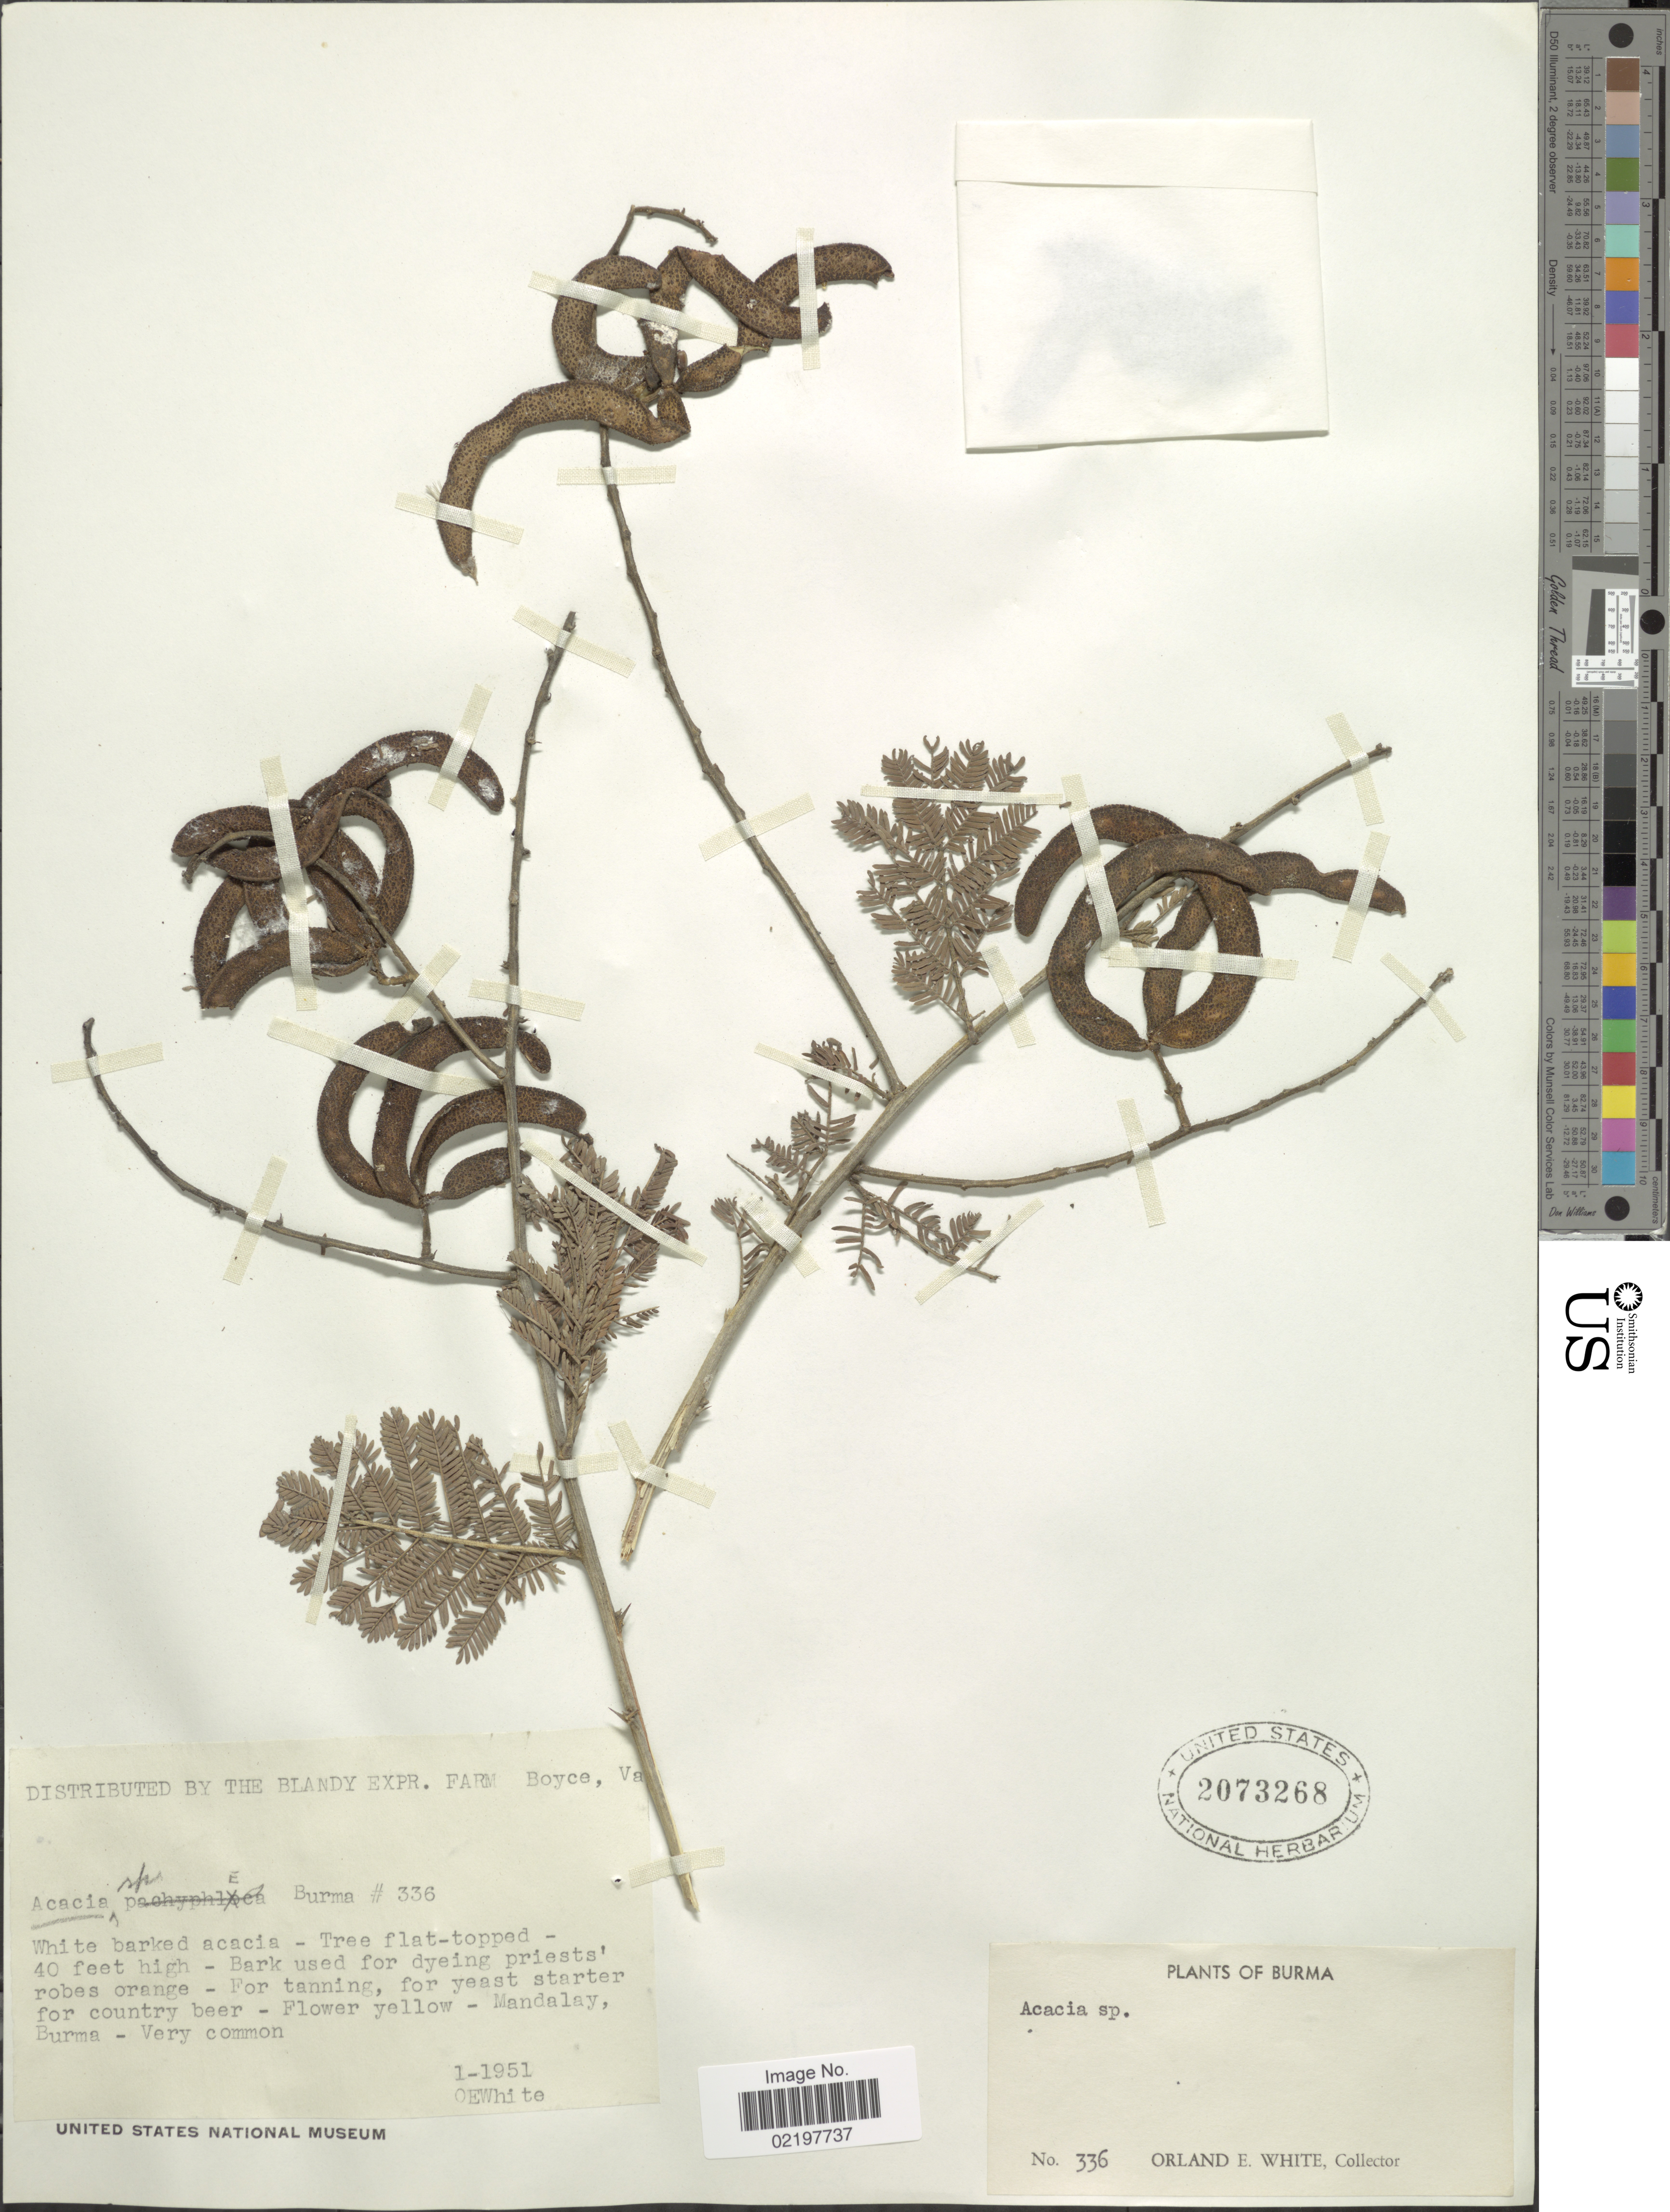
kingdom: Plantae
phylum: Tracheophyta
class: Magnoliopsida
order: Fabales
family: Fabaceae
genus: Acacia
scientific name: Acacia sp.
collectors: O. E. White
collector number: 336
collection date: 1951-01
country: Myanmar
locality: Burma, Mandalay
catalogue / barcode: US 2073268